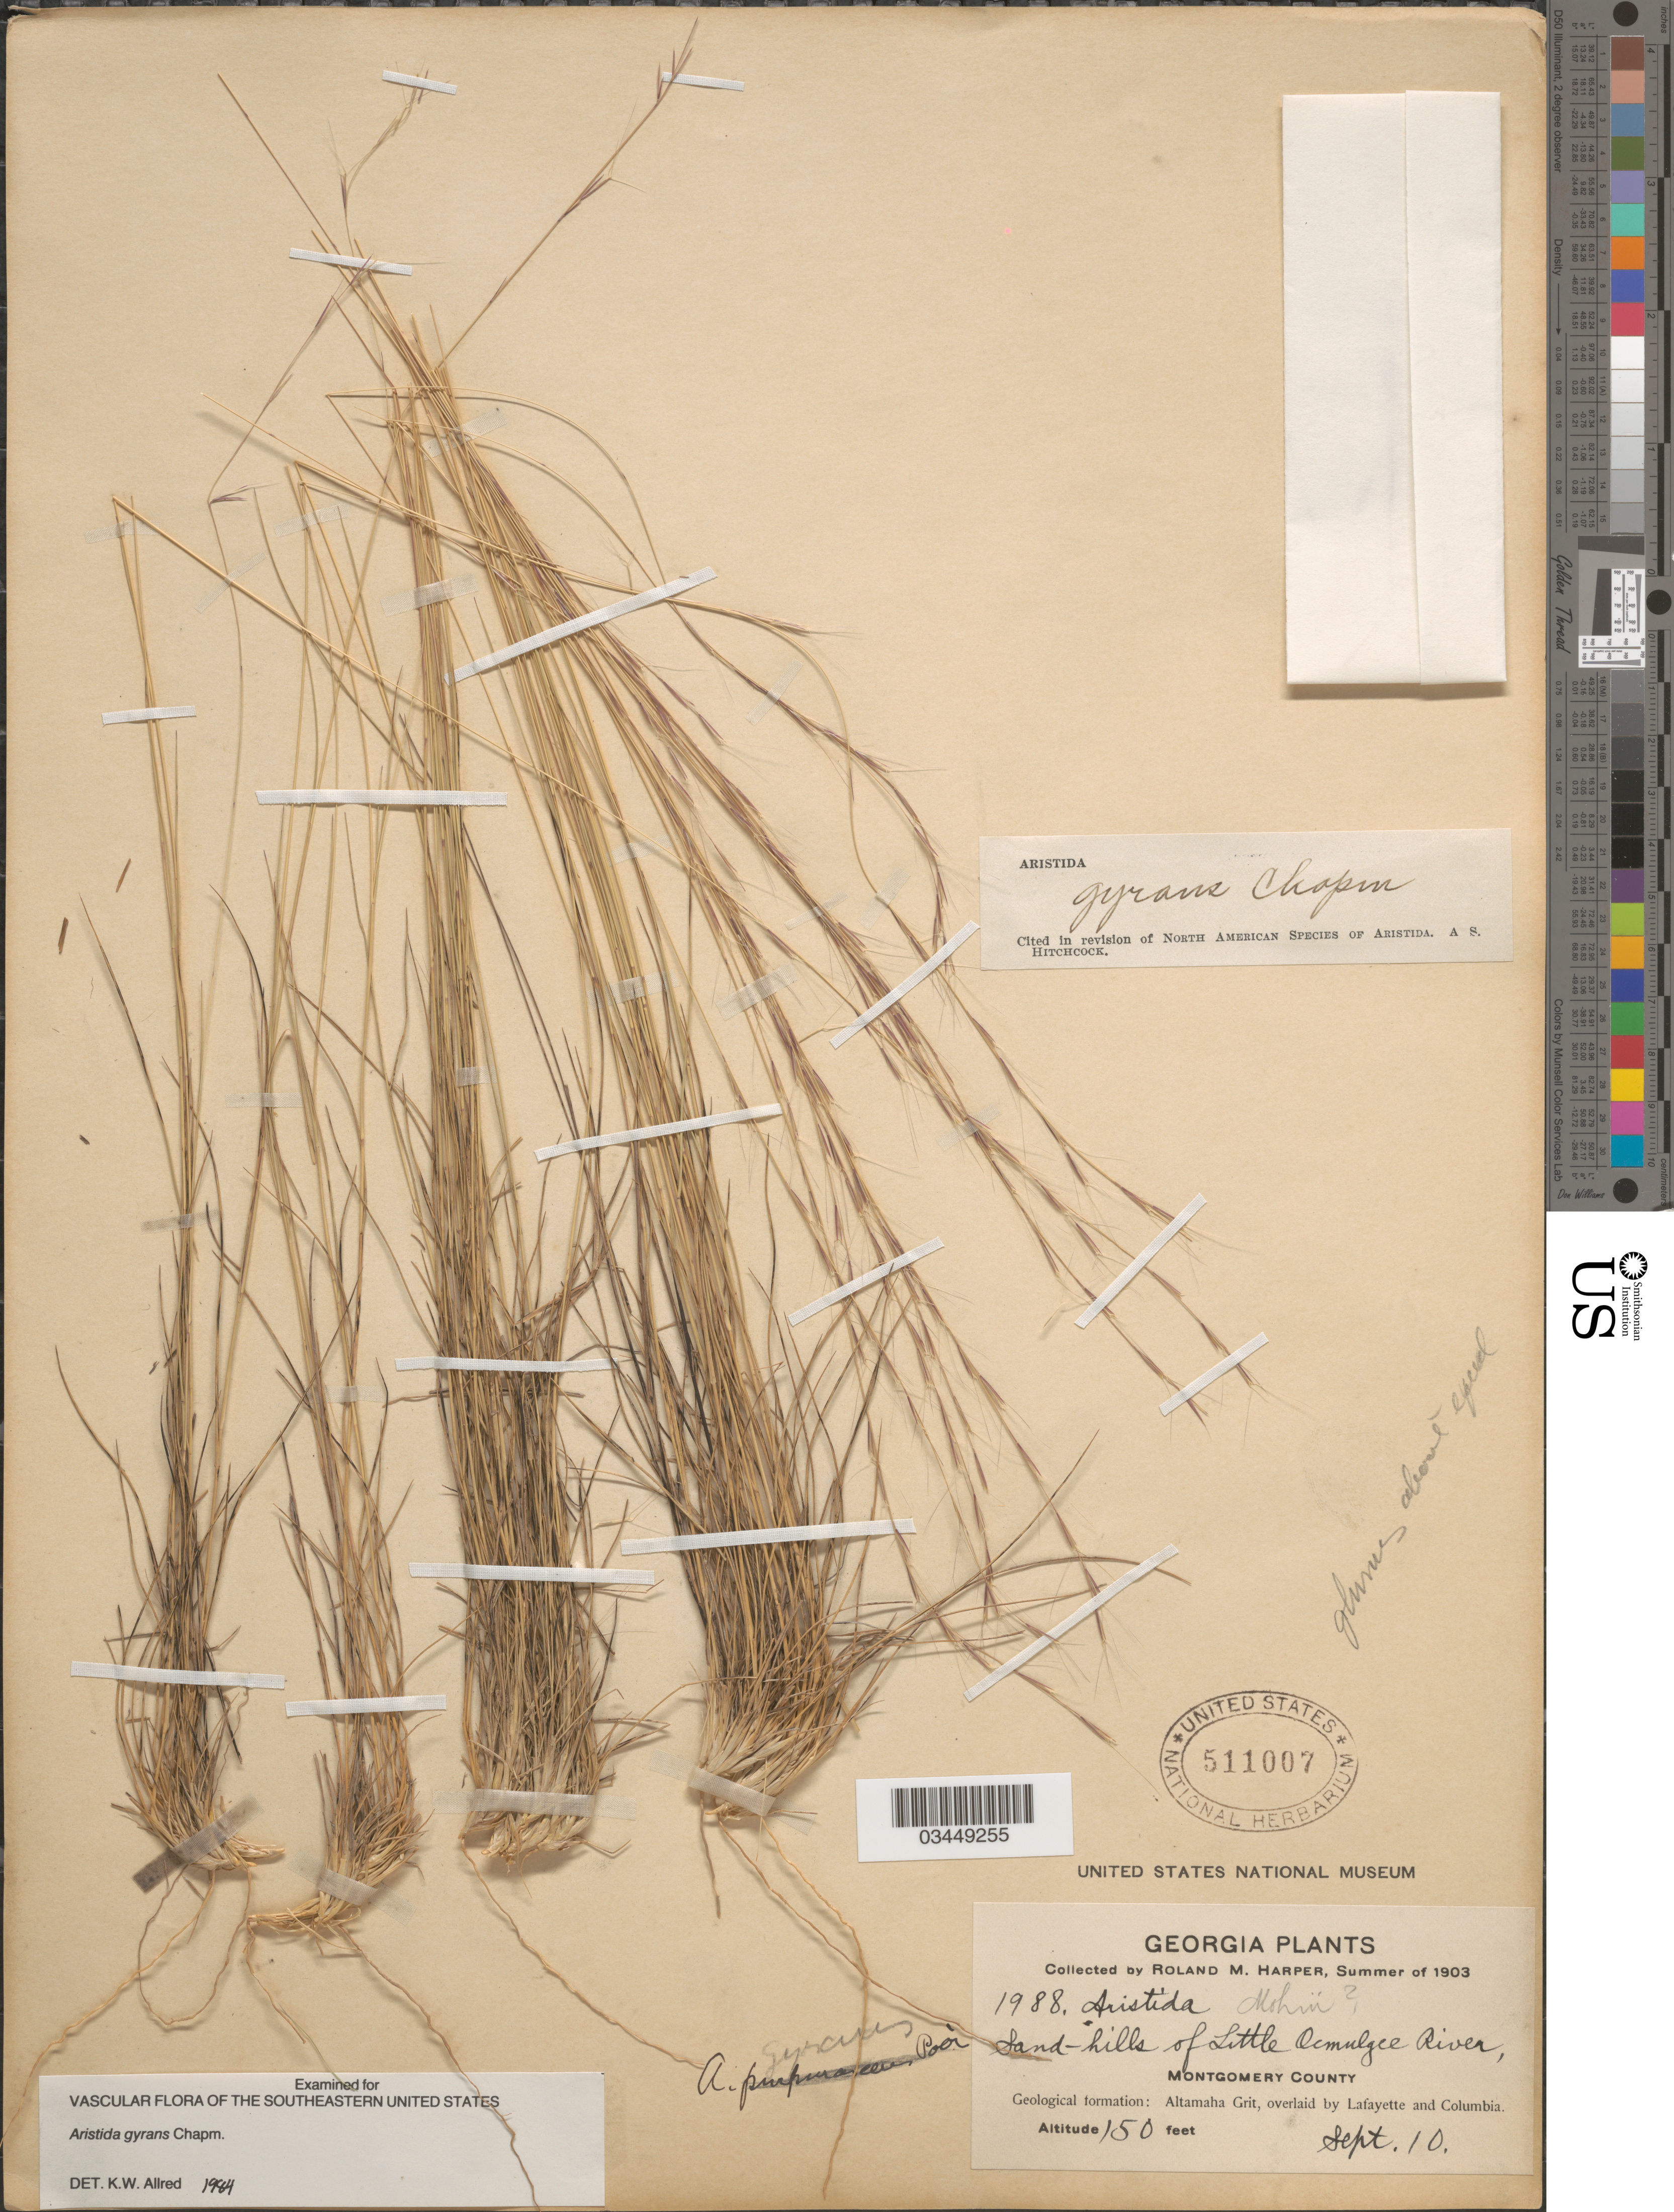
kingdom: Plantae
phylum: Tracheophyta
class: Liliopsida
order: Poales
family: Poaceae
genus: Aristida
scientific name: Aristida gyrans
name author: Chapm.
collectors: R. M. Harper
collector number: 1988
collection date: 1903-09-10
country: United States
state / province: Georgia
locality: Sand-hills of Little Ocmulgee River, Montgomery County. Geological formation: Altamaha Grit, overlaid by Lafayette and Columbia.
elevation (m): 46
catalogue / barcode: US 511007